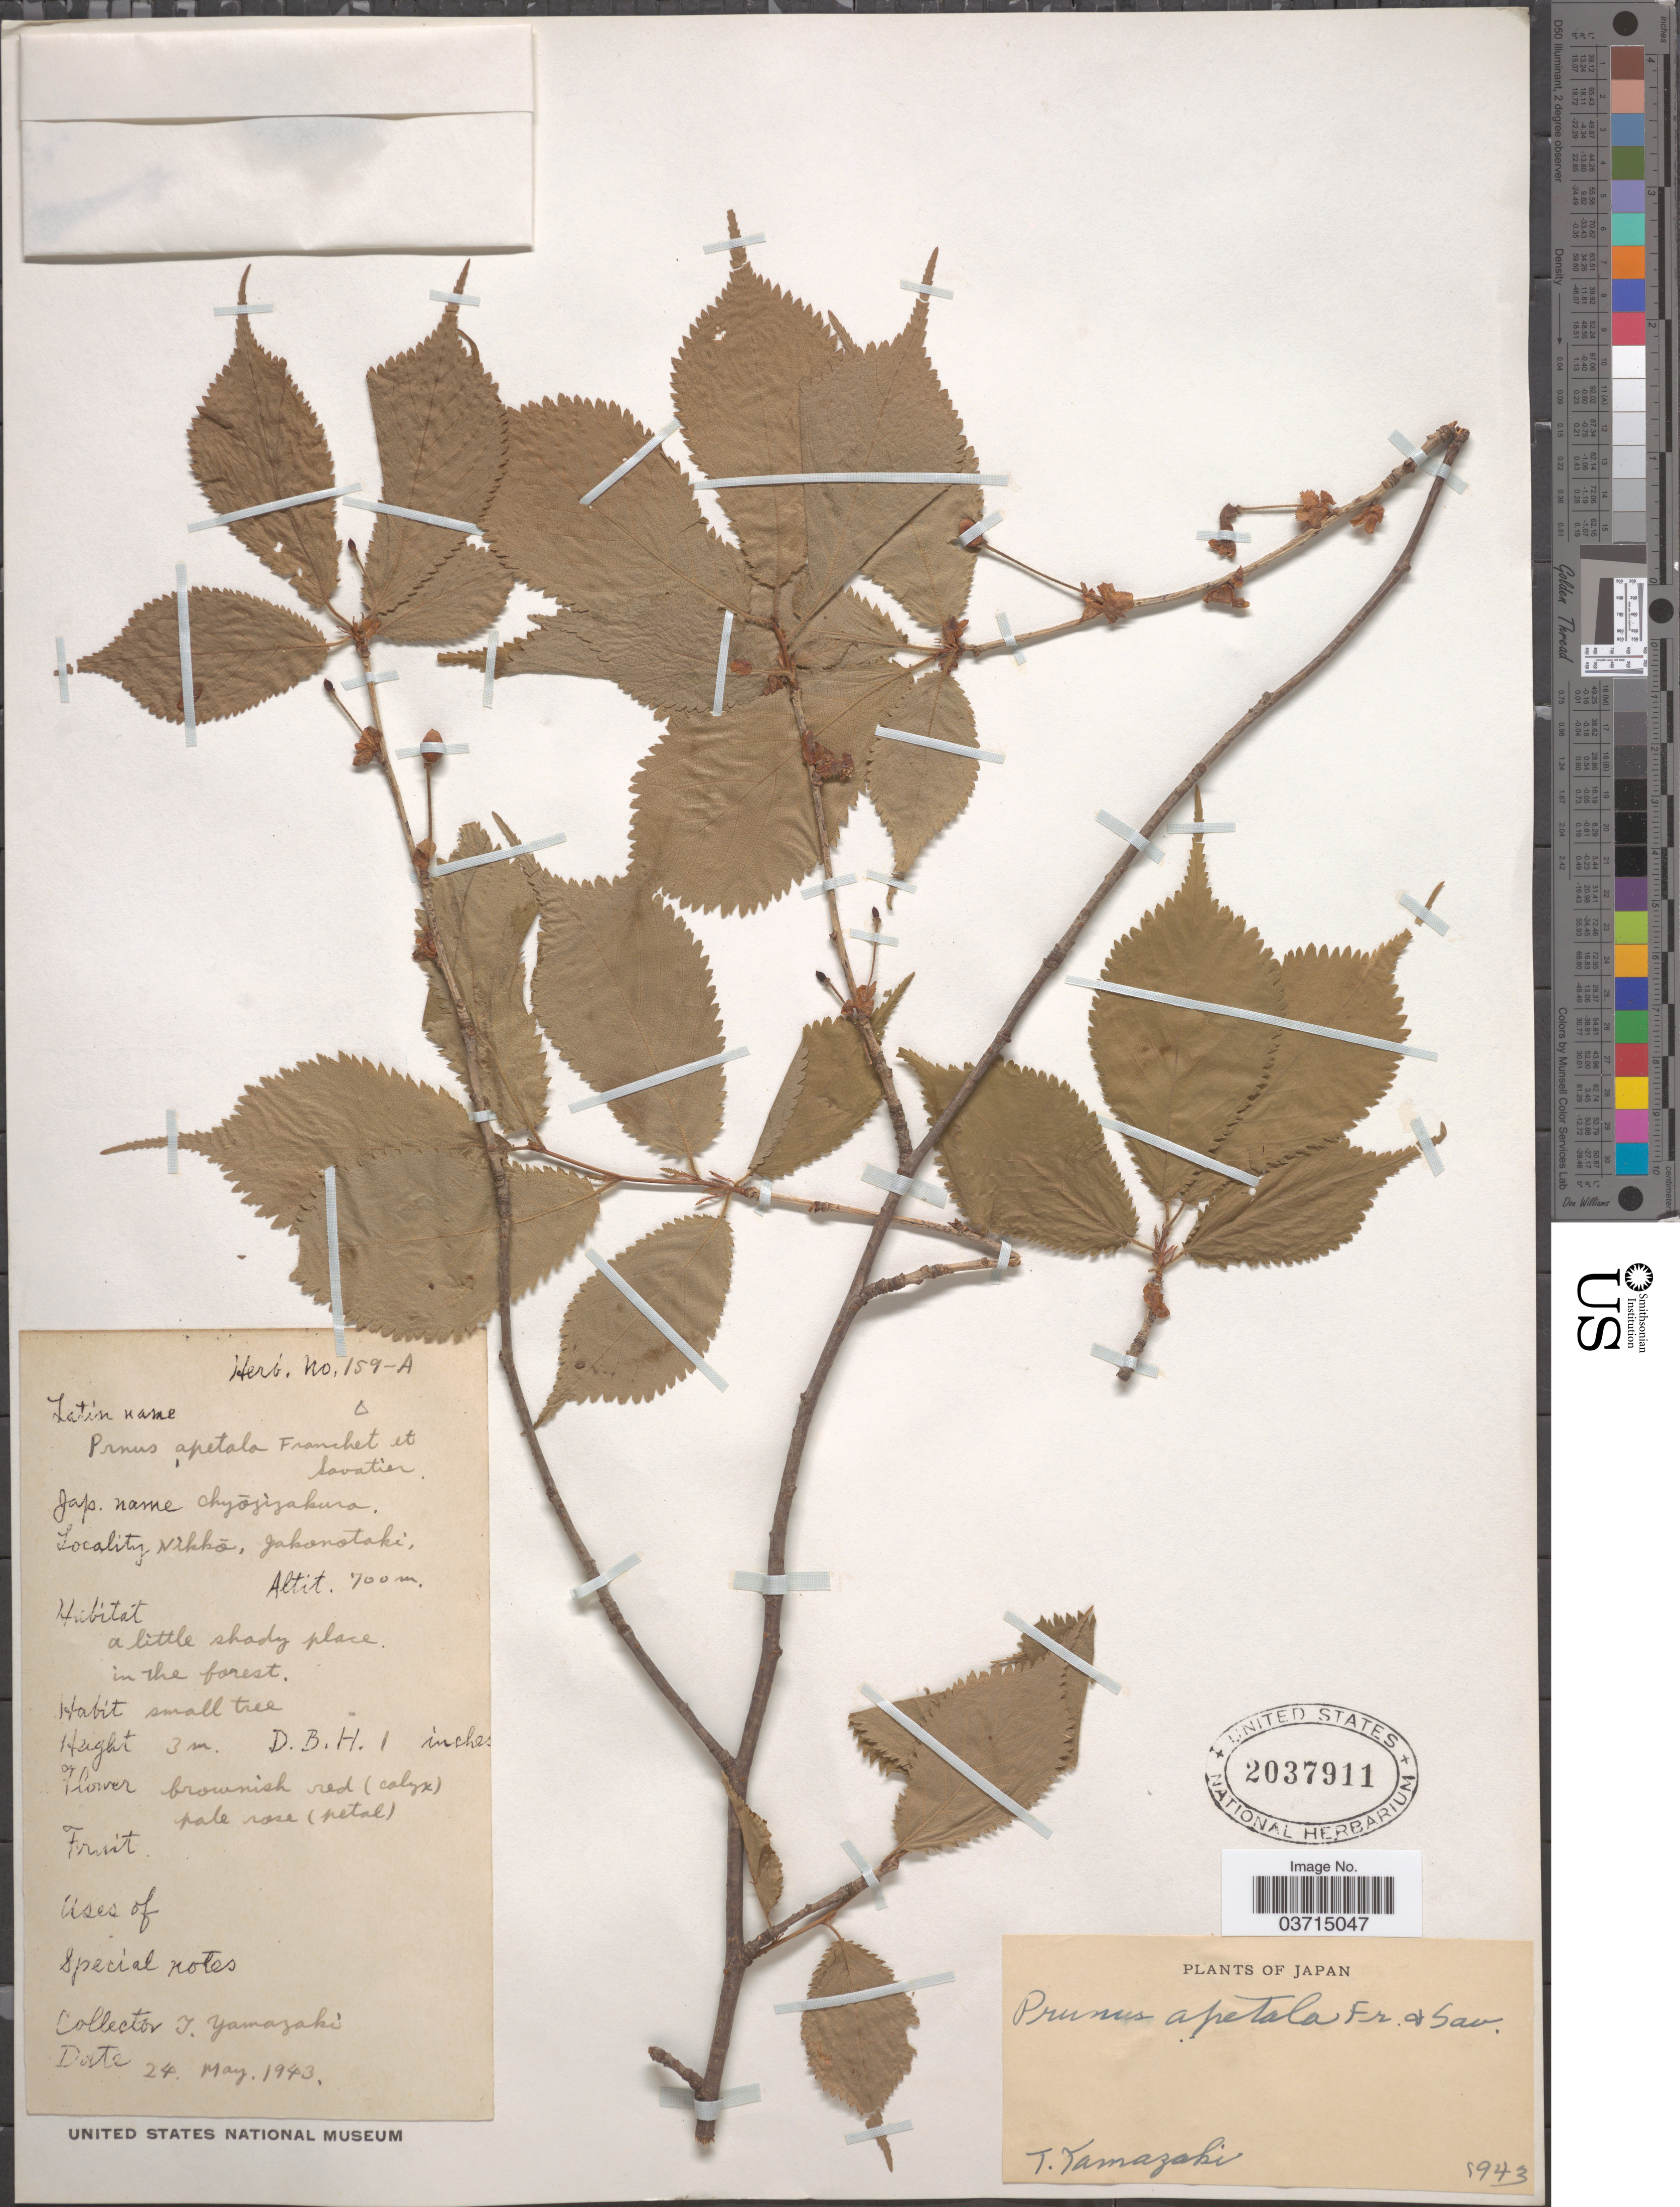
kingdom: Plantae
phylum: Tracheophyta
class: Magnoliopsida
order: Rosales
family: Rosaceae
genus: Prunus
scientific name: Prunus apetala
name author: (Siebold & Zucc.) Franch. & Sav.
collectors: T. Yamazaki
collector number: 159-A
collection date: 1943-05-24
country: Japan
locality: Nikkó, Jakonotaki.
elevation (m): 700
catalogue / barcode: US 2037911